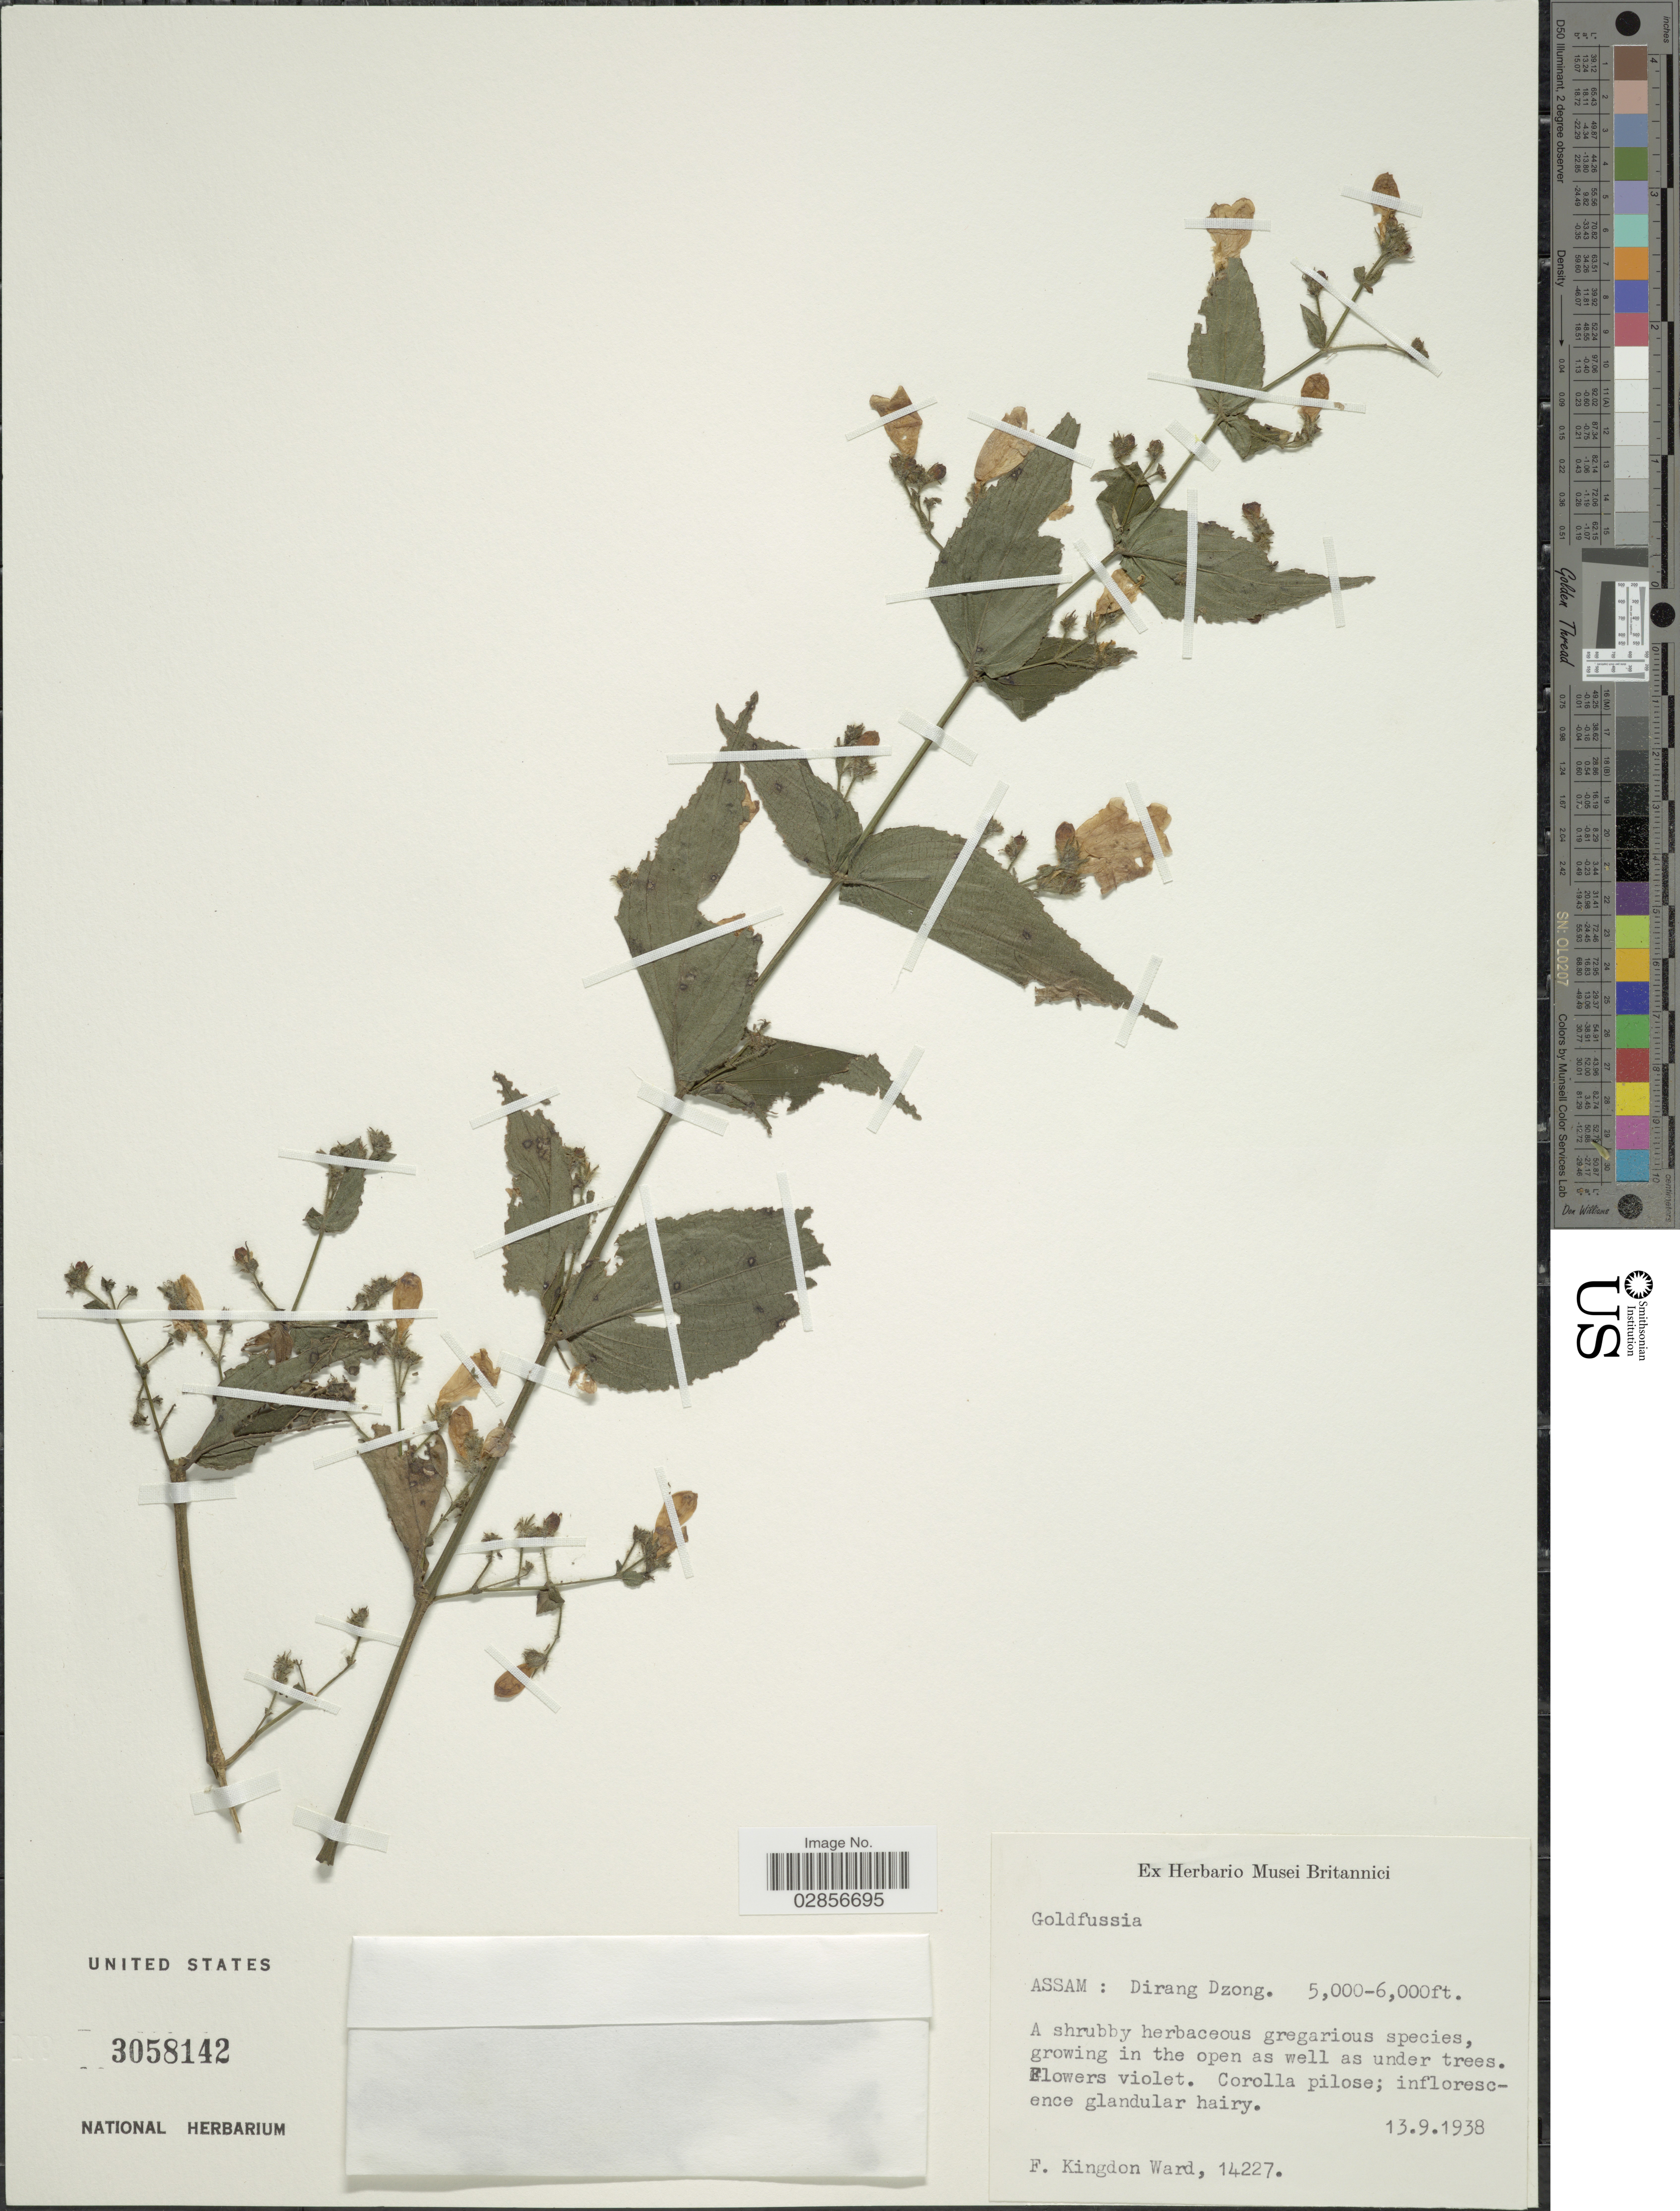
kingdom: Plantae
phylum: Tracheophyta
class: Magnoliopsida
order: Lamiales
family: Acanthaceae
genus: Strobilanthes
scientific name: Strobilanthes sp.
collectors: F. Kingdon Ward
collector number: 14227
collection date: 1938-09-13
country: India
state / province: Assam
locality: Dirang Dzong.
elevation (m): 1524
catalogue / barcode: US 3058142